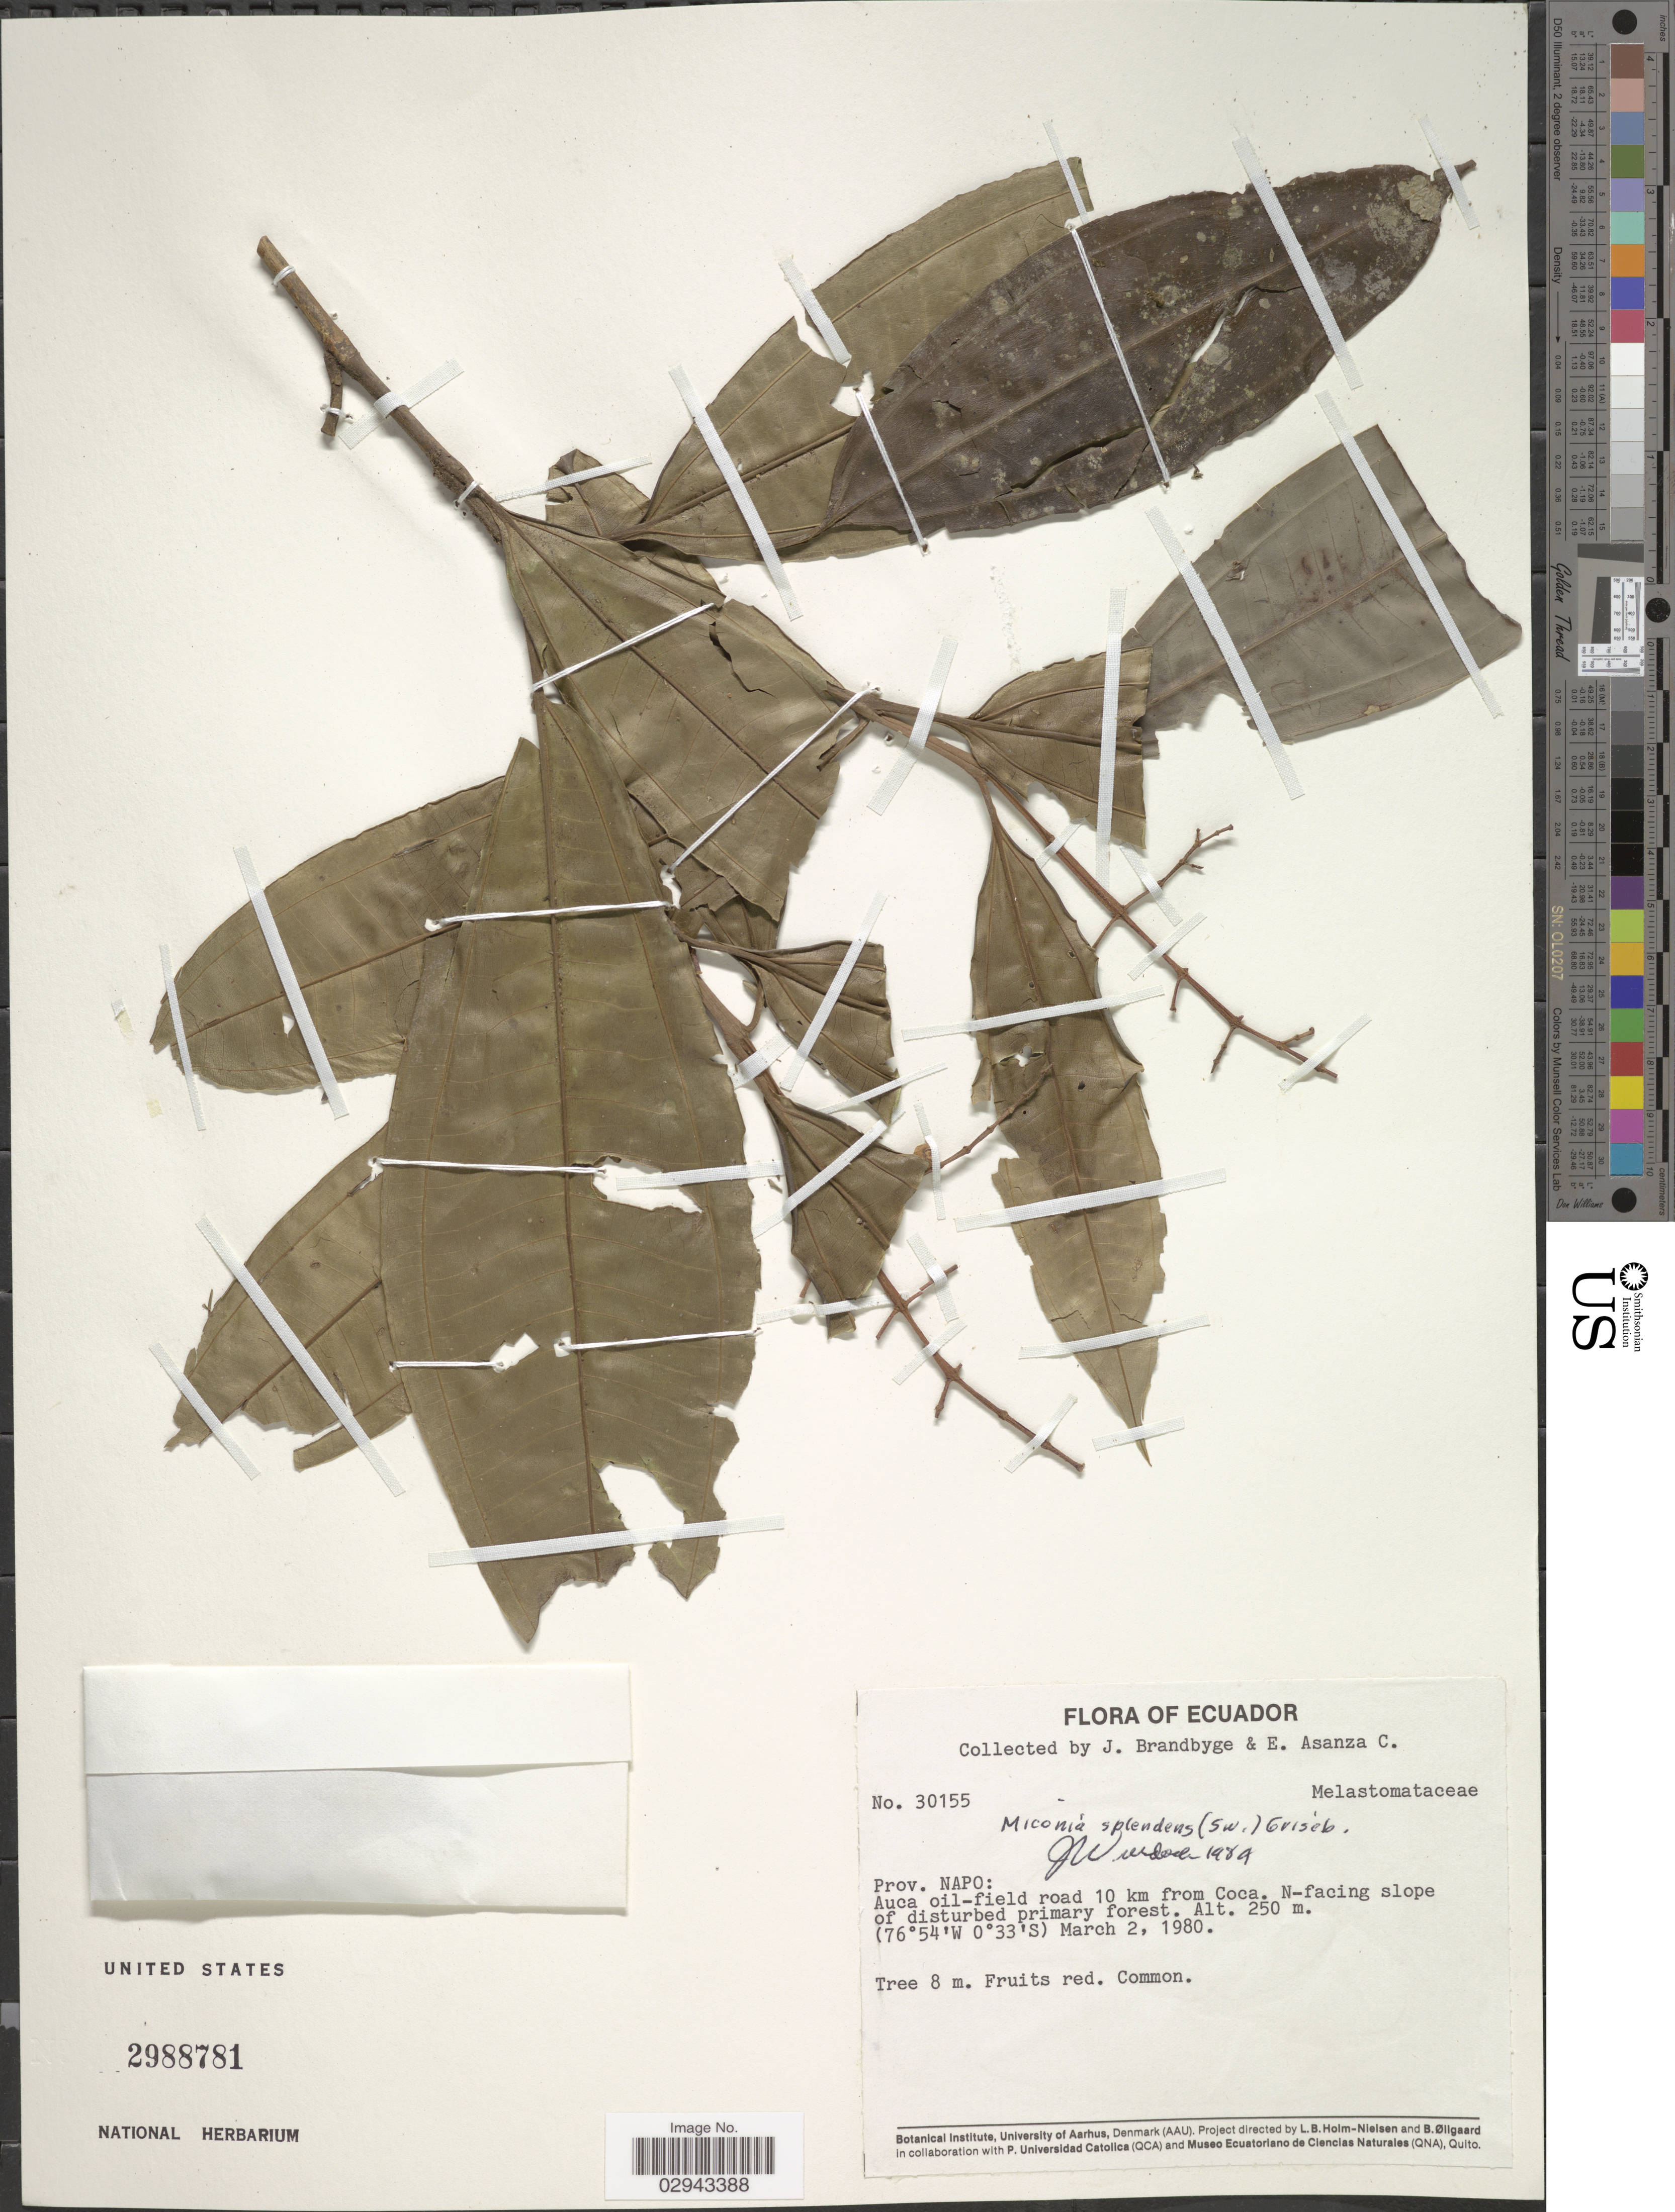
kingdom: Plantae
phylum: Tracheophyta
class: Magnoliopsida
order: Myrtales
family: Melastomataceae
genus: Miconia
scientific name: Miconia splendens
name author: (Sw.) Griseb.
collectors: J. Brandbyge & E. Asanza C.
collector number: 30155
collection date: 1980-03-02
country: Ecuador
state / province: Napo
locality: Auca oil-field road 10 km from Coca. N-facing slope.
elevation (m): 250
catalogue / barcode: US 2988781